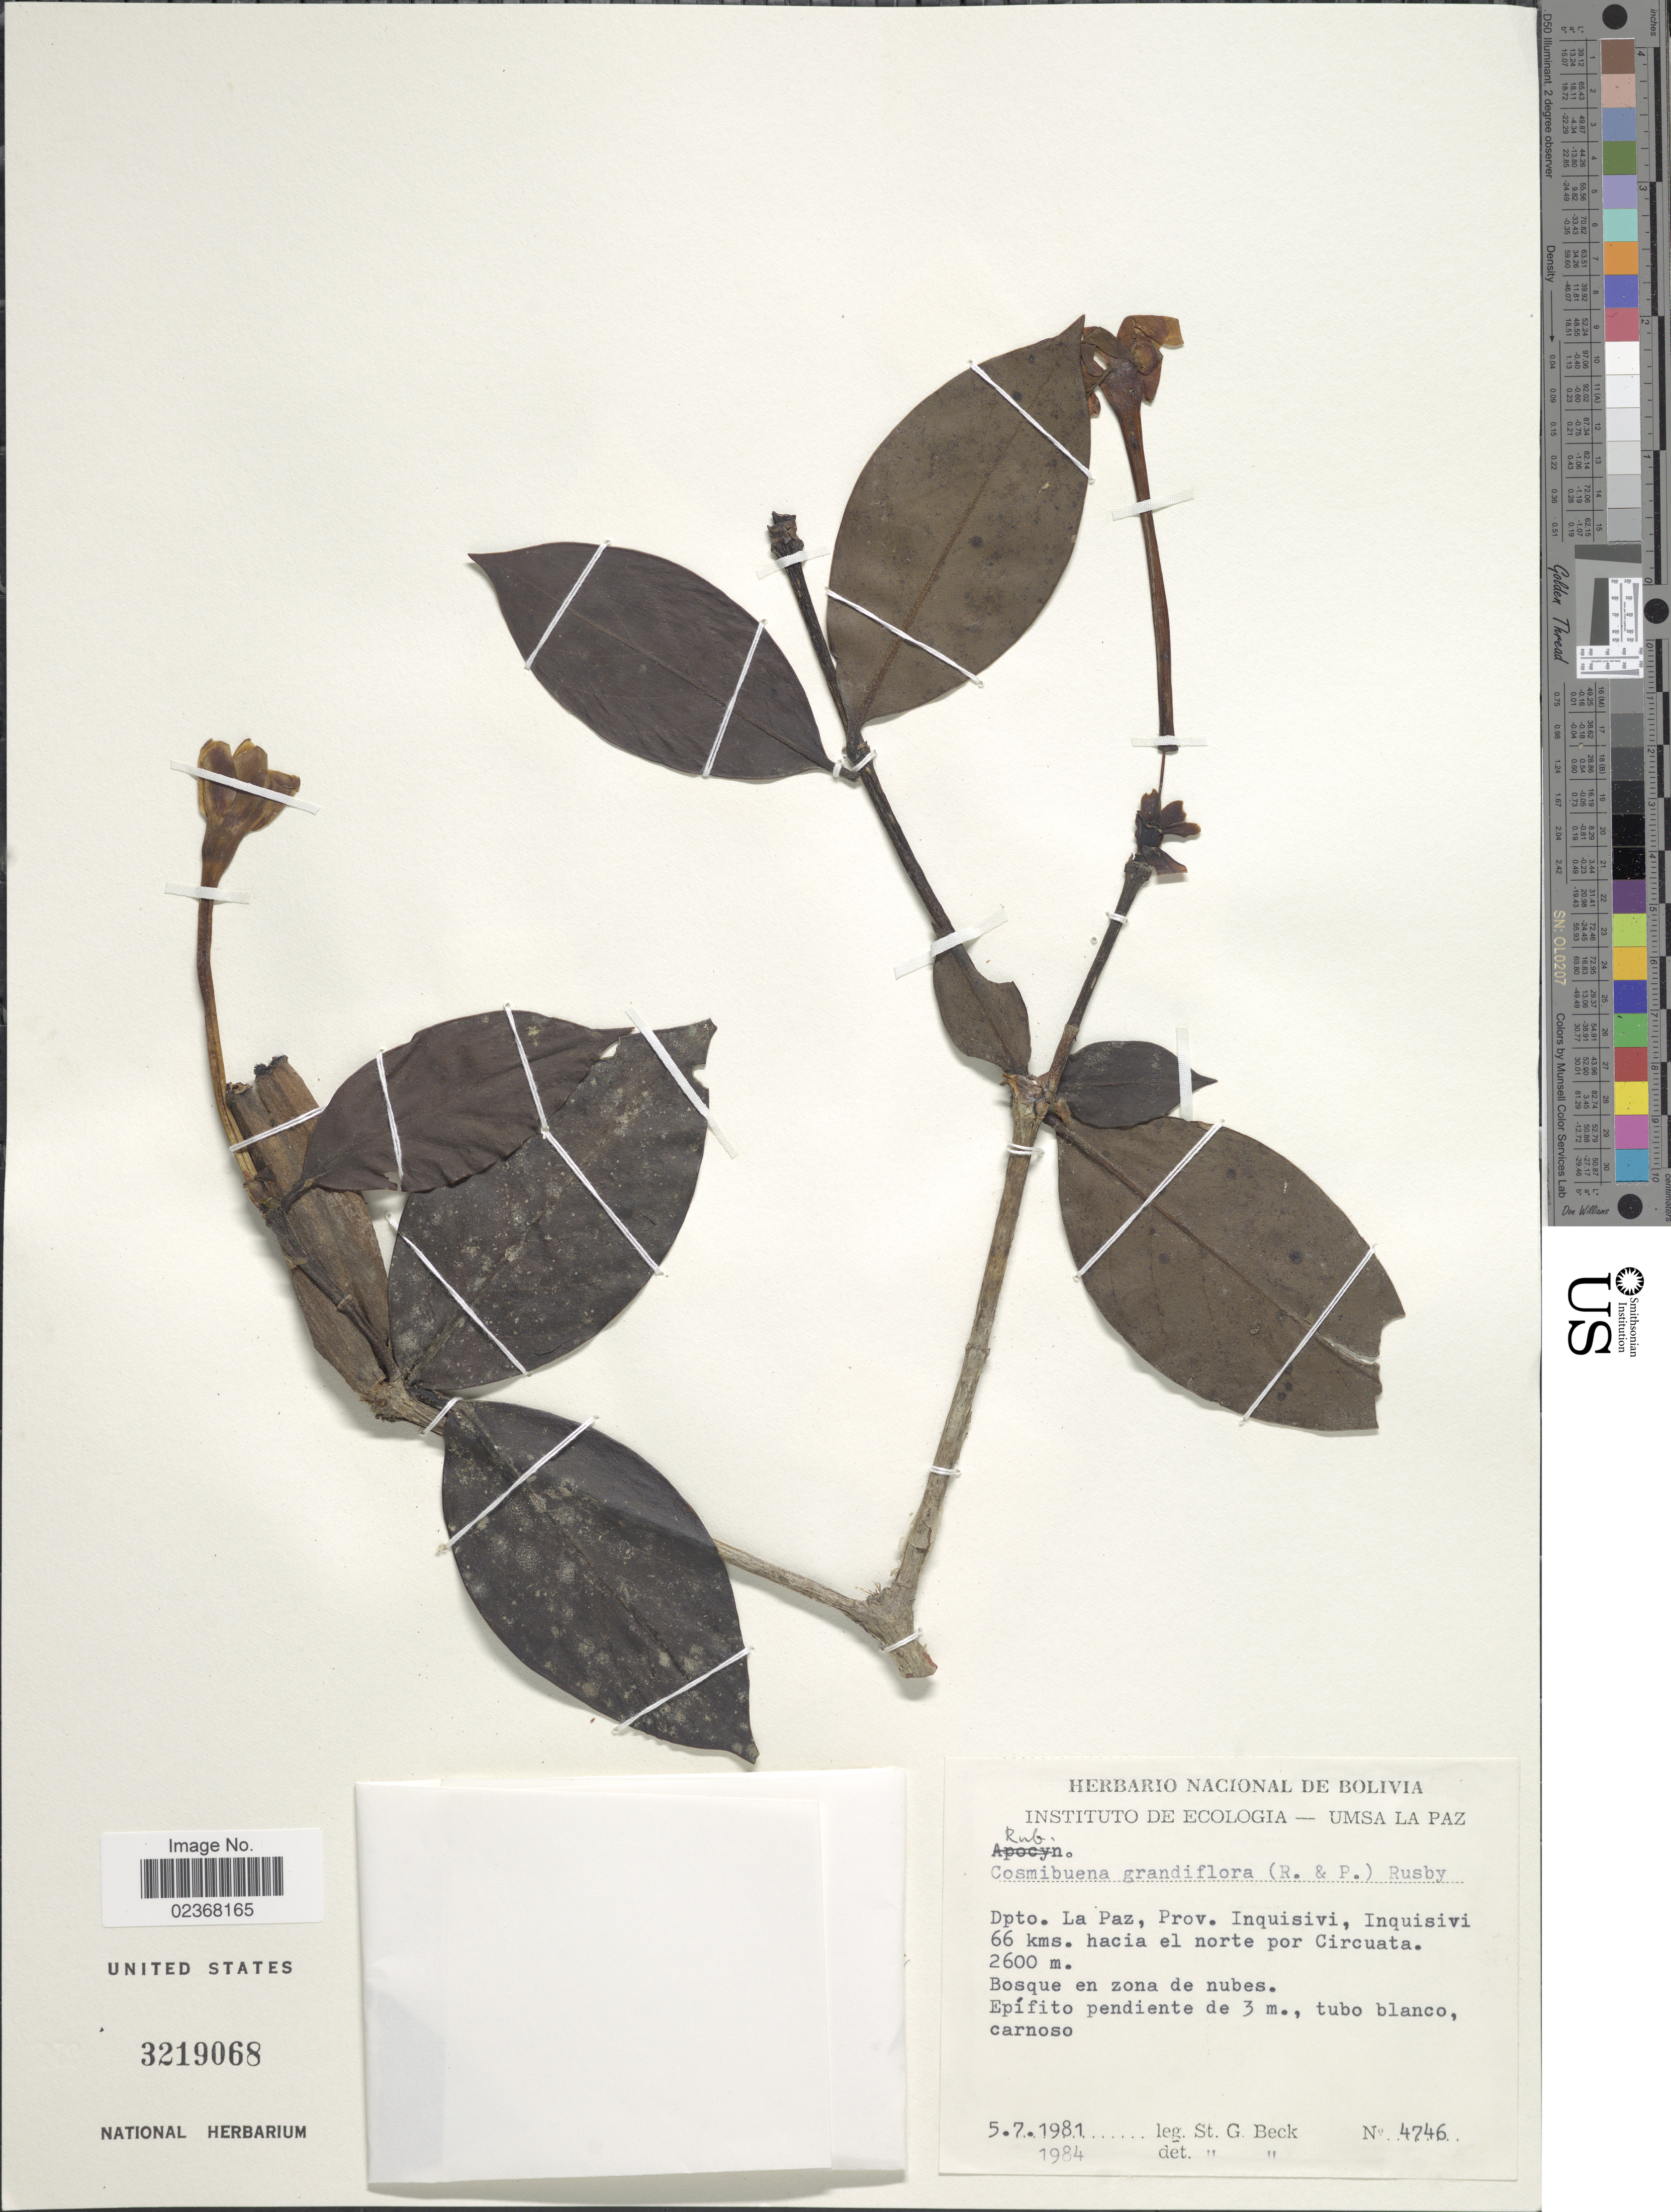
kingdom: Plantae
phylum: Tracheophyta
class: Magnoliopsida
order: Gentianales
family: Rubiaceae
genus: Cosmibuena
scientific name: Cosmibuena grandiflora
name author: (Rose & Pav.) Rusby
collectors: S. G. Beck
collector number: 4746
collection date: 1981-07-05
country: Bolivia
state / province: La Paz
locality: Dpto. La Paz, Prov. Inquisivi, Inquisivi 66 kms. hacia el norte por Circuata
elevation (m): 2600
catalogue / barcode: US 3219068